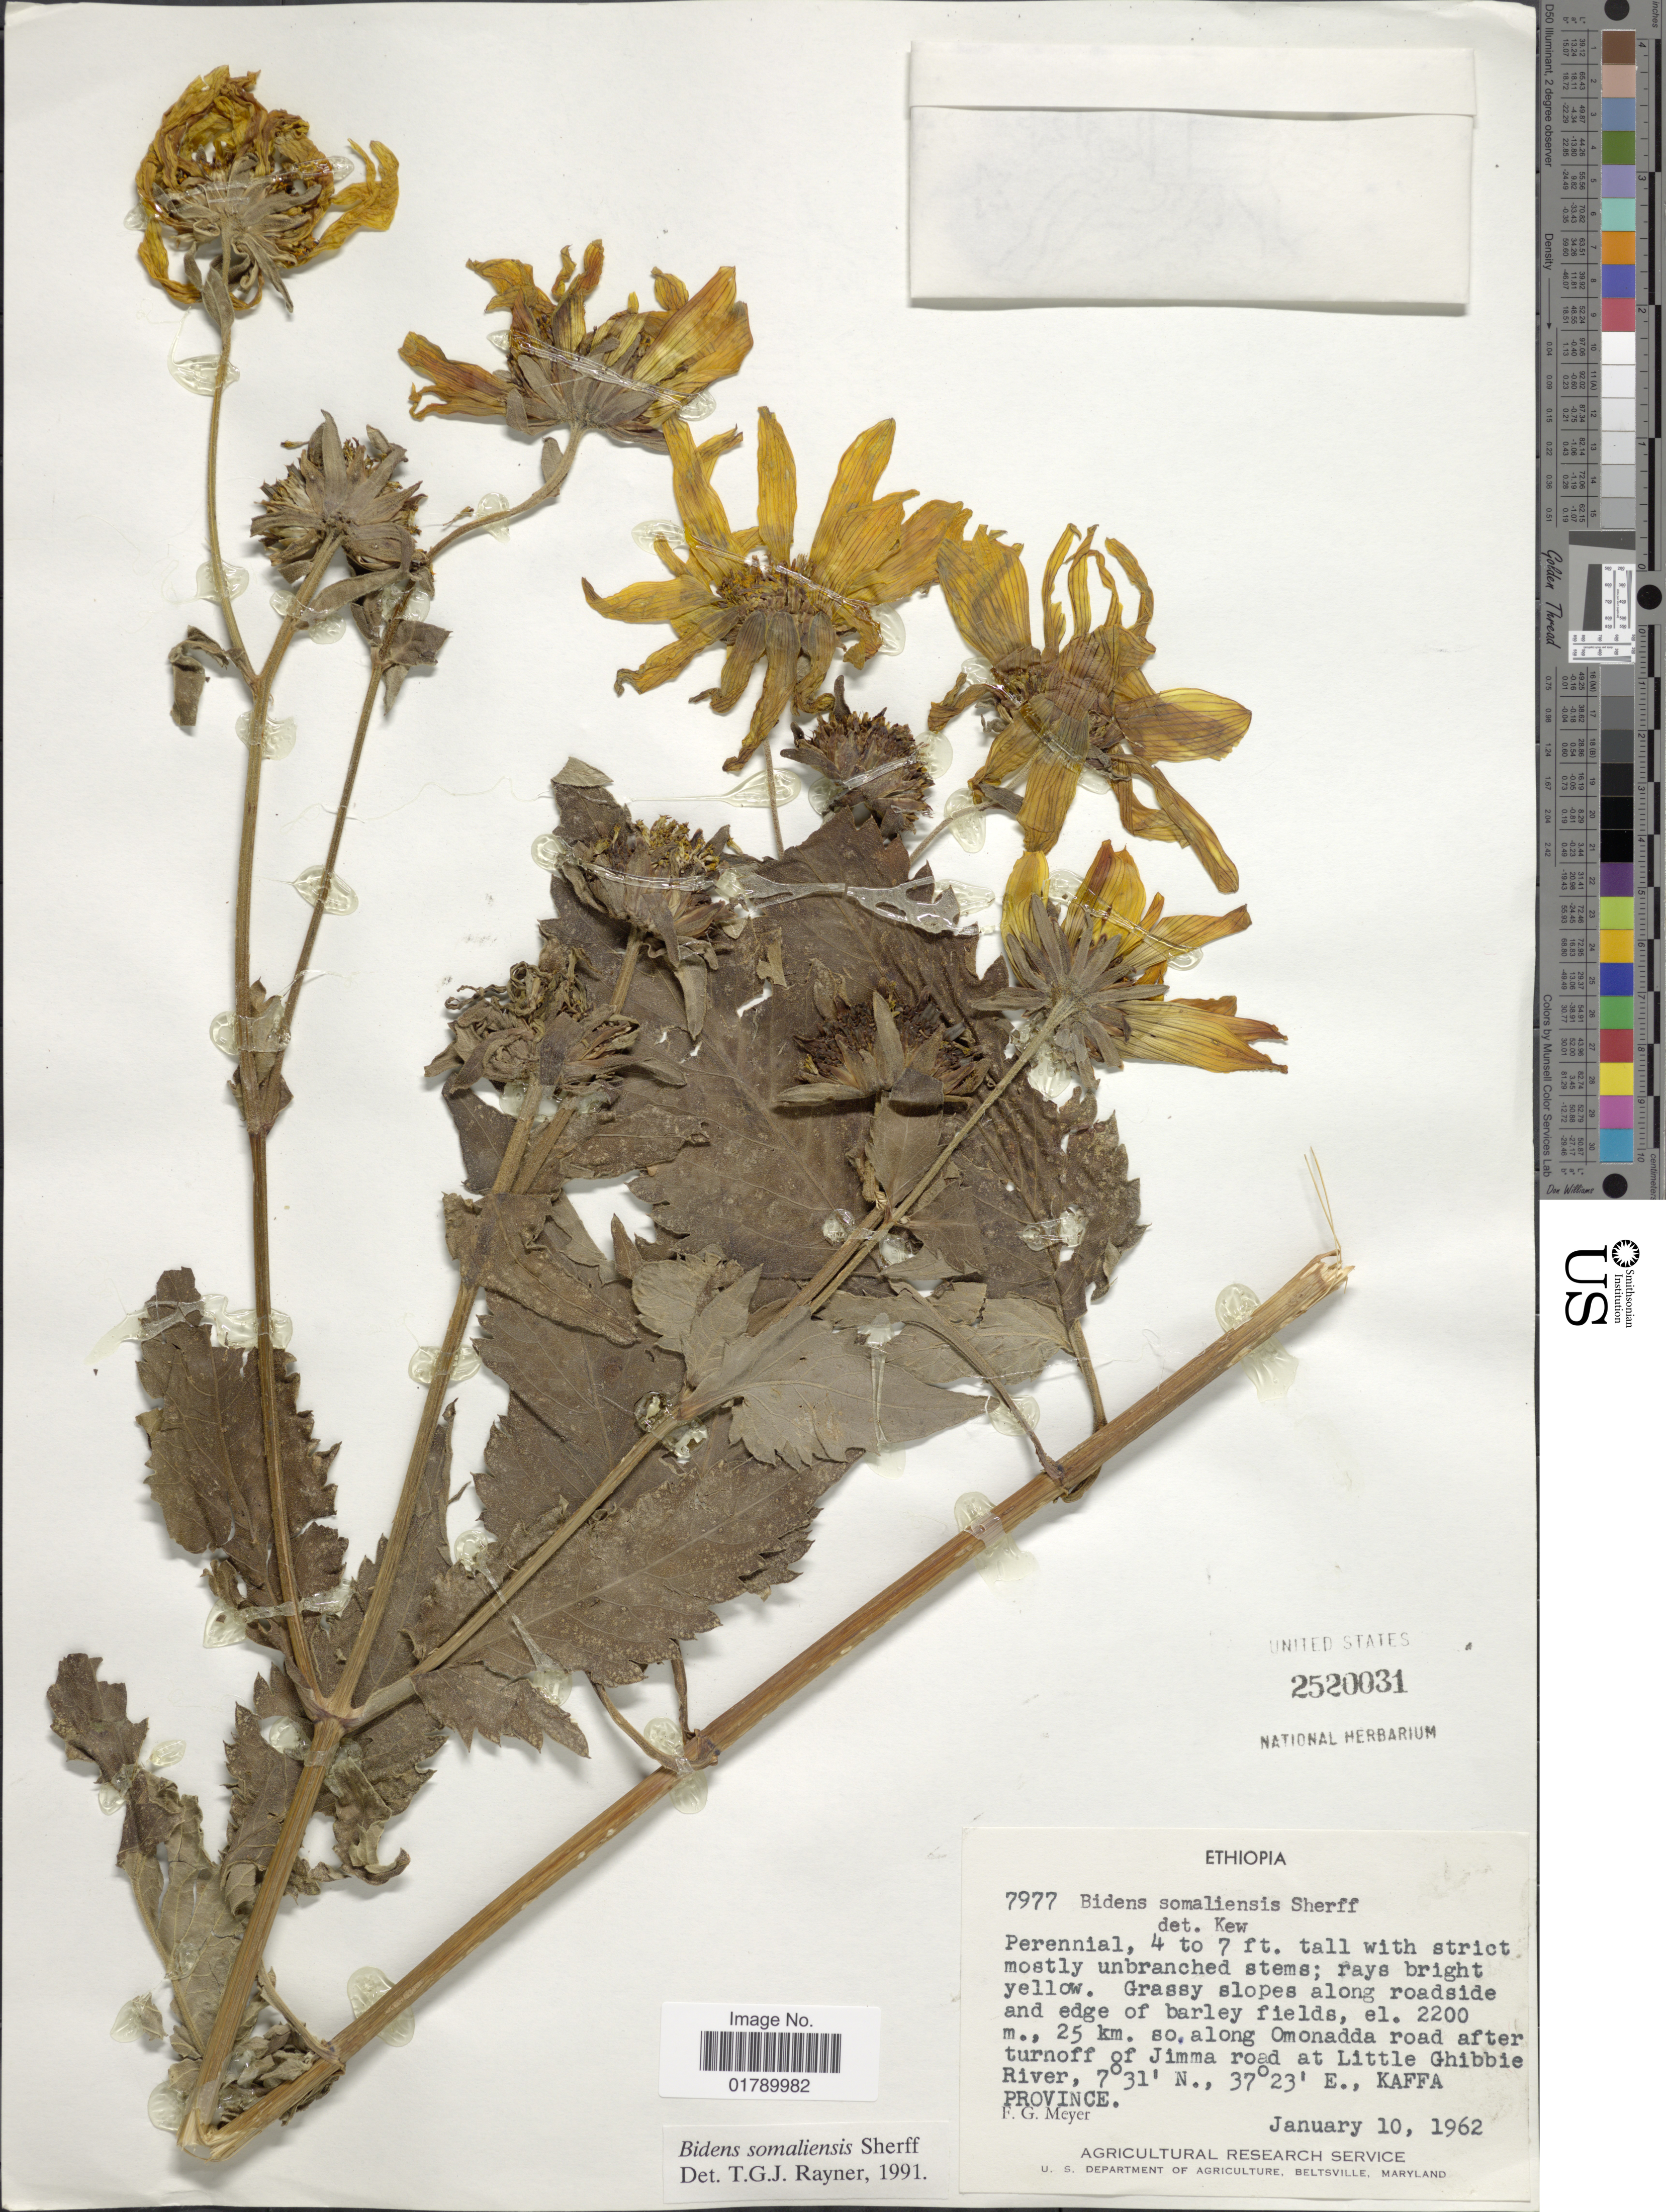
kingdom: Plantae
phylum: Tracheophyta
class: Magnoliopsida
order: Asterales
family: Asteraceae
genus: Bidens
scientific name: Bidens somaliensis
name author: Sherff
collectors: F. G. Meyer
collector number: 7977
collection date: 1962-01-10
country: Ethiopia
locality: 25 km. so along Omonadda road after turnoff of Jimma road at Little Ghibbie River, Kaffa Province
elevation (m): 2200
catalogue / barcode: US 2520031